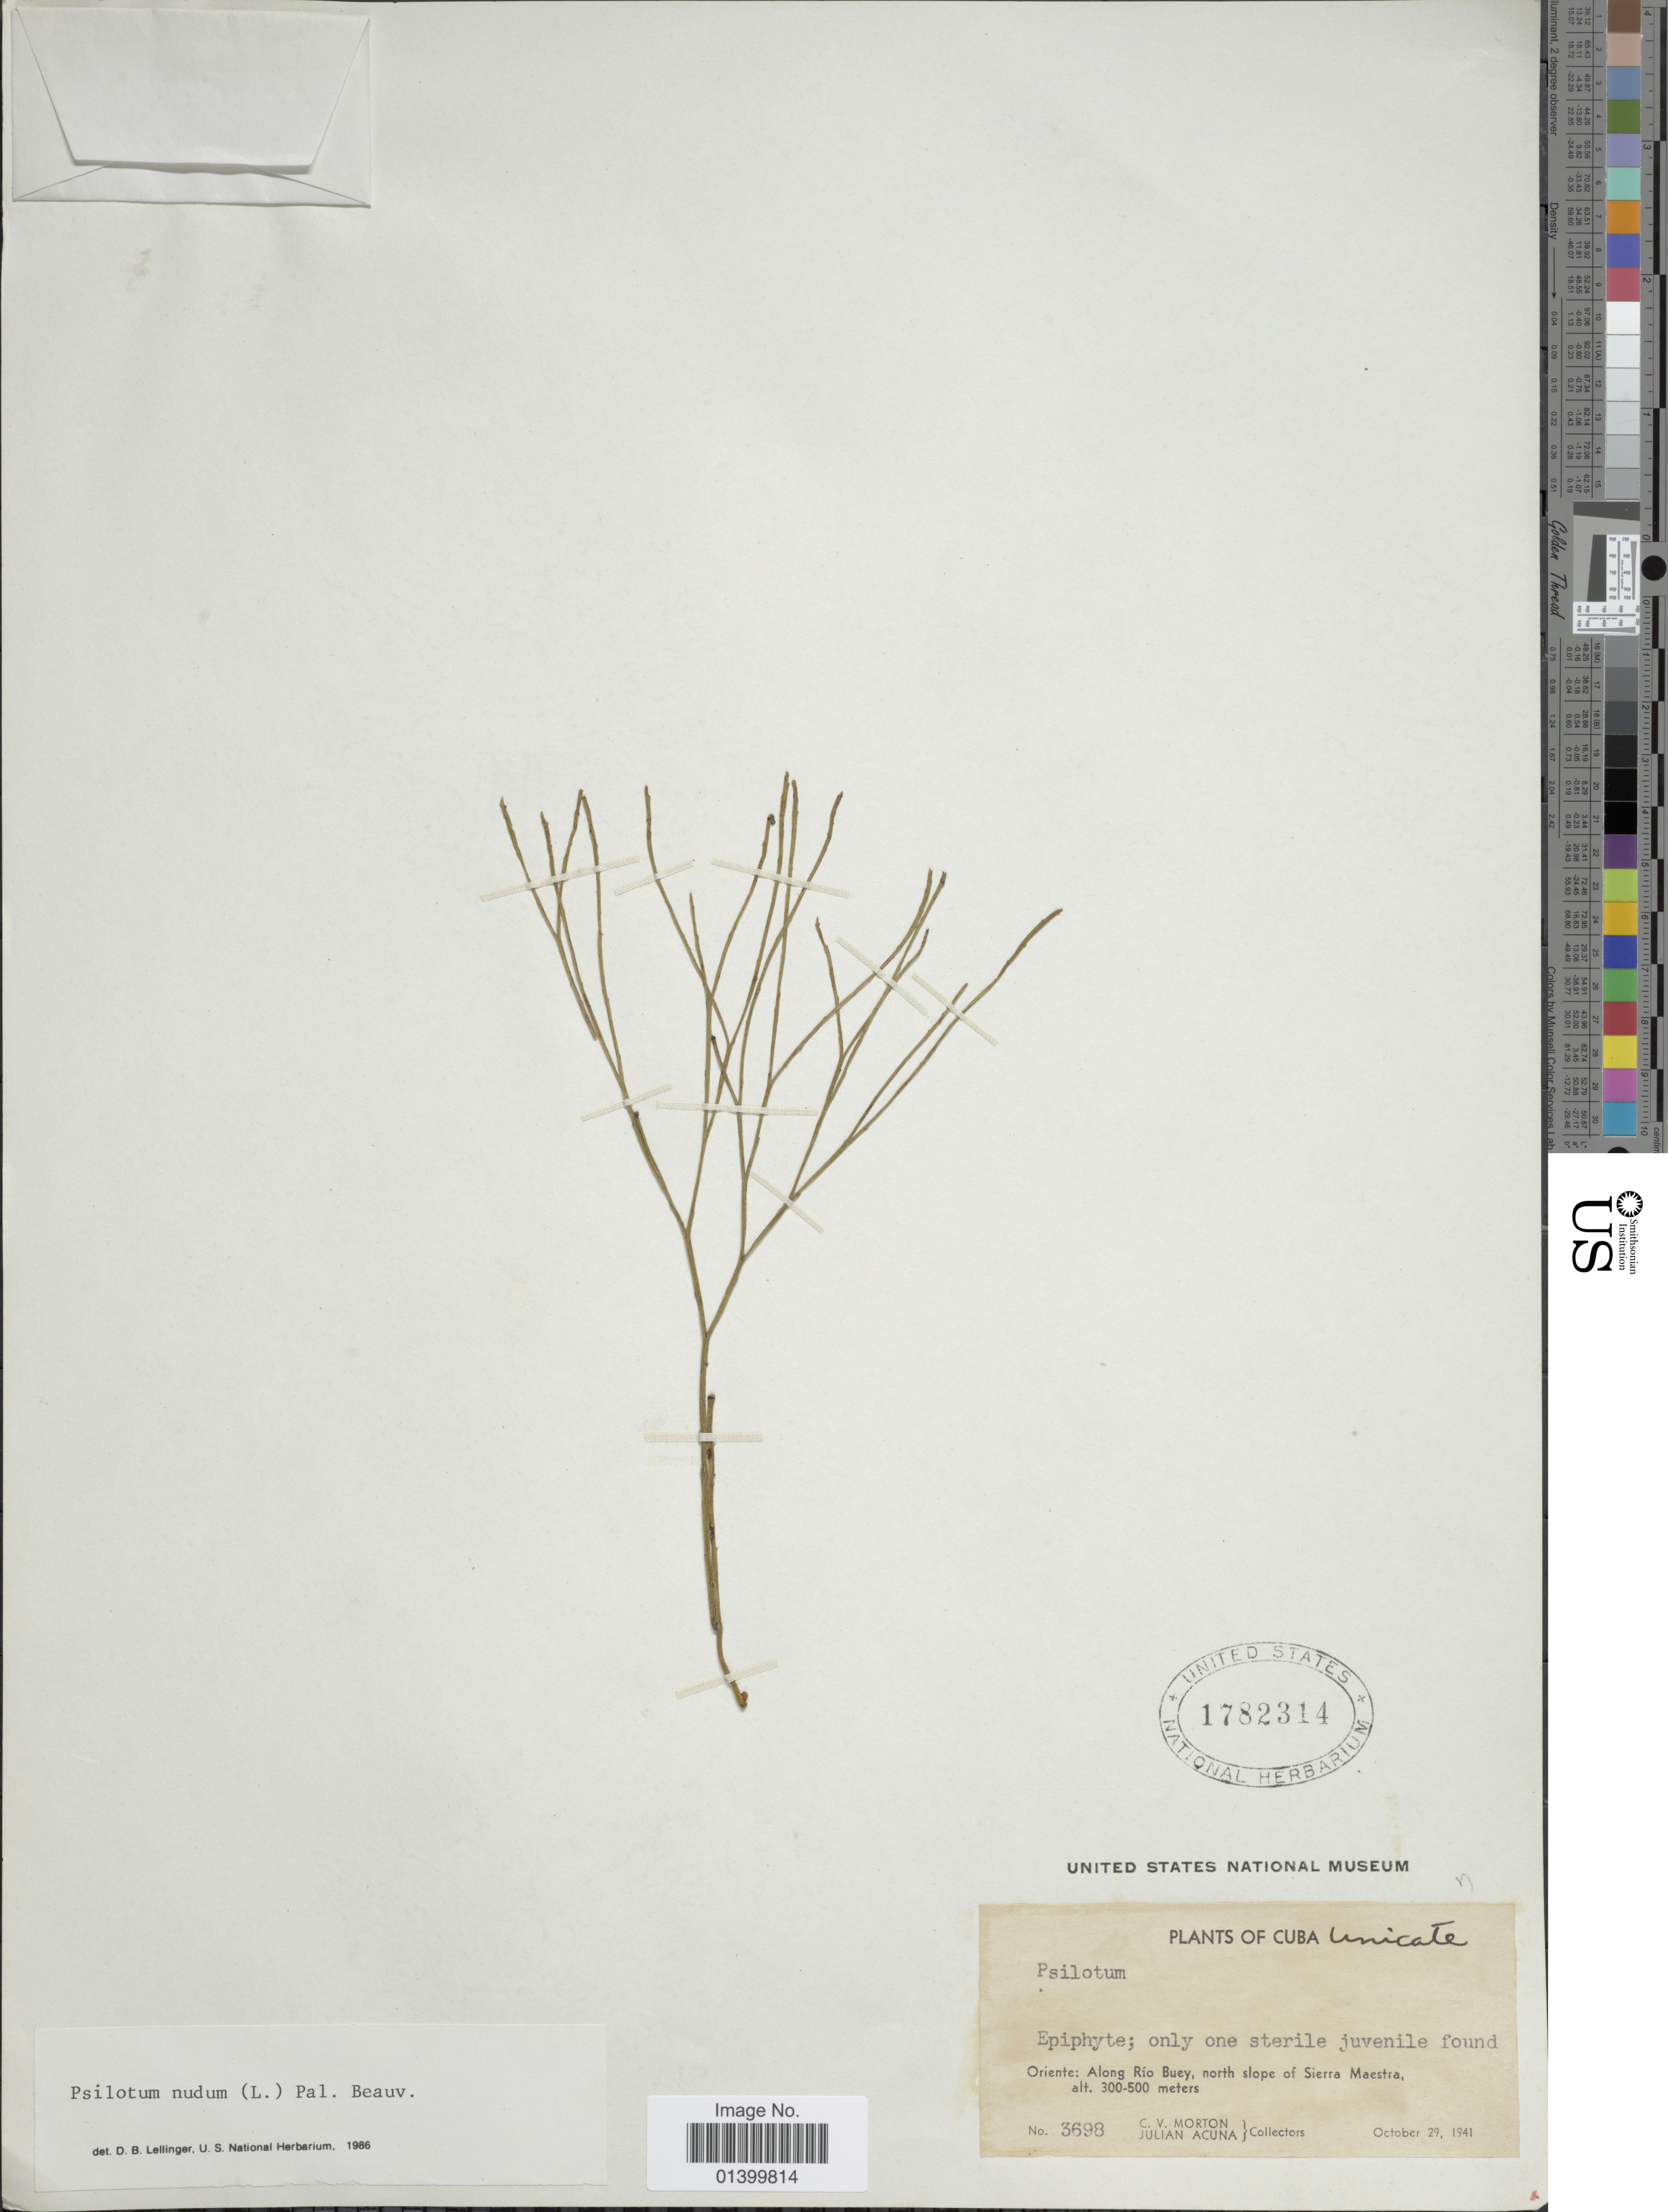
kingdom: Plantae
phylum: Tracheophyta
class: Polypodiopsida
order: Psilotales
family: Psilotaceae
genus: Psilotum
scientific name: Psilotum nudum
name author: (L.) P. Beauv.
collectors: C. V. Morton & J. B. Acuña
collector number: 3698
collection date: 1941-10-29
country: Cuba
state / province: Oriente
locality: Plants of Cuba. Oriente: Along Río Buey, north slope of Sierra Maestra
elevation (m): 300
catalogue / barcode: US 1782314